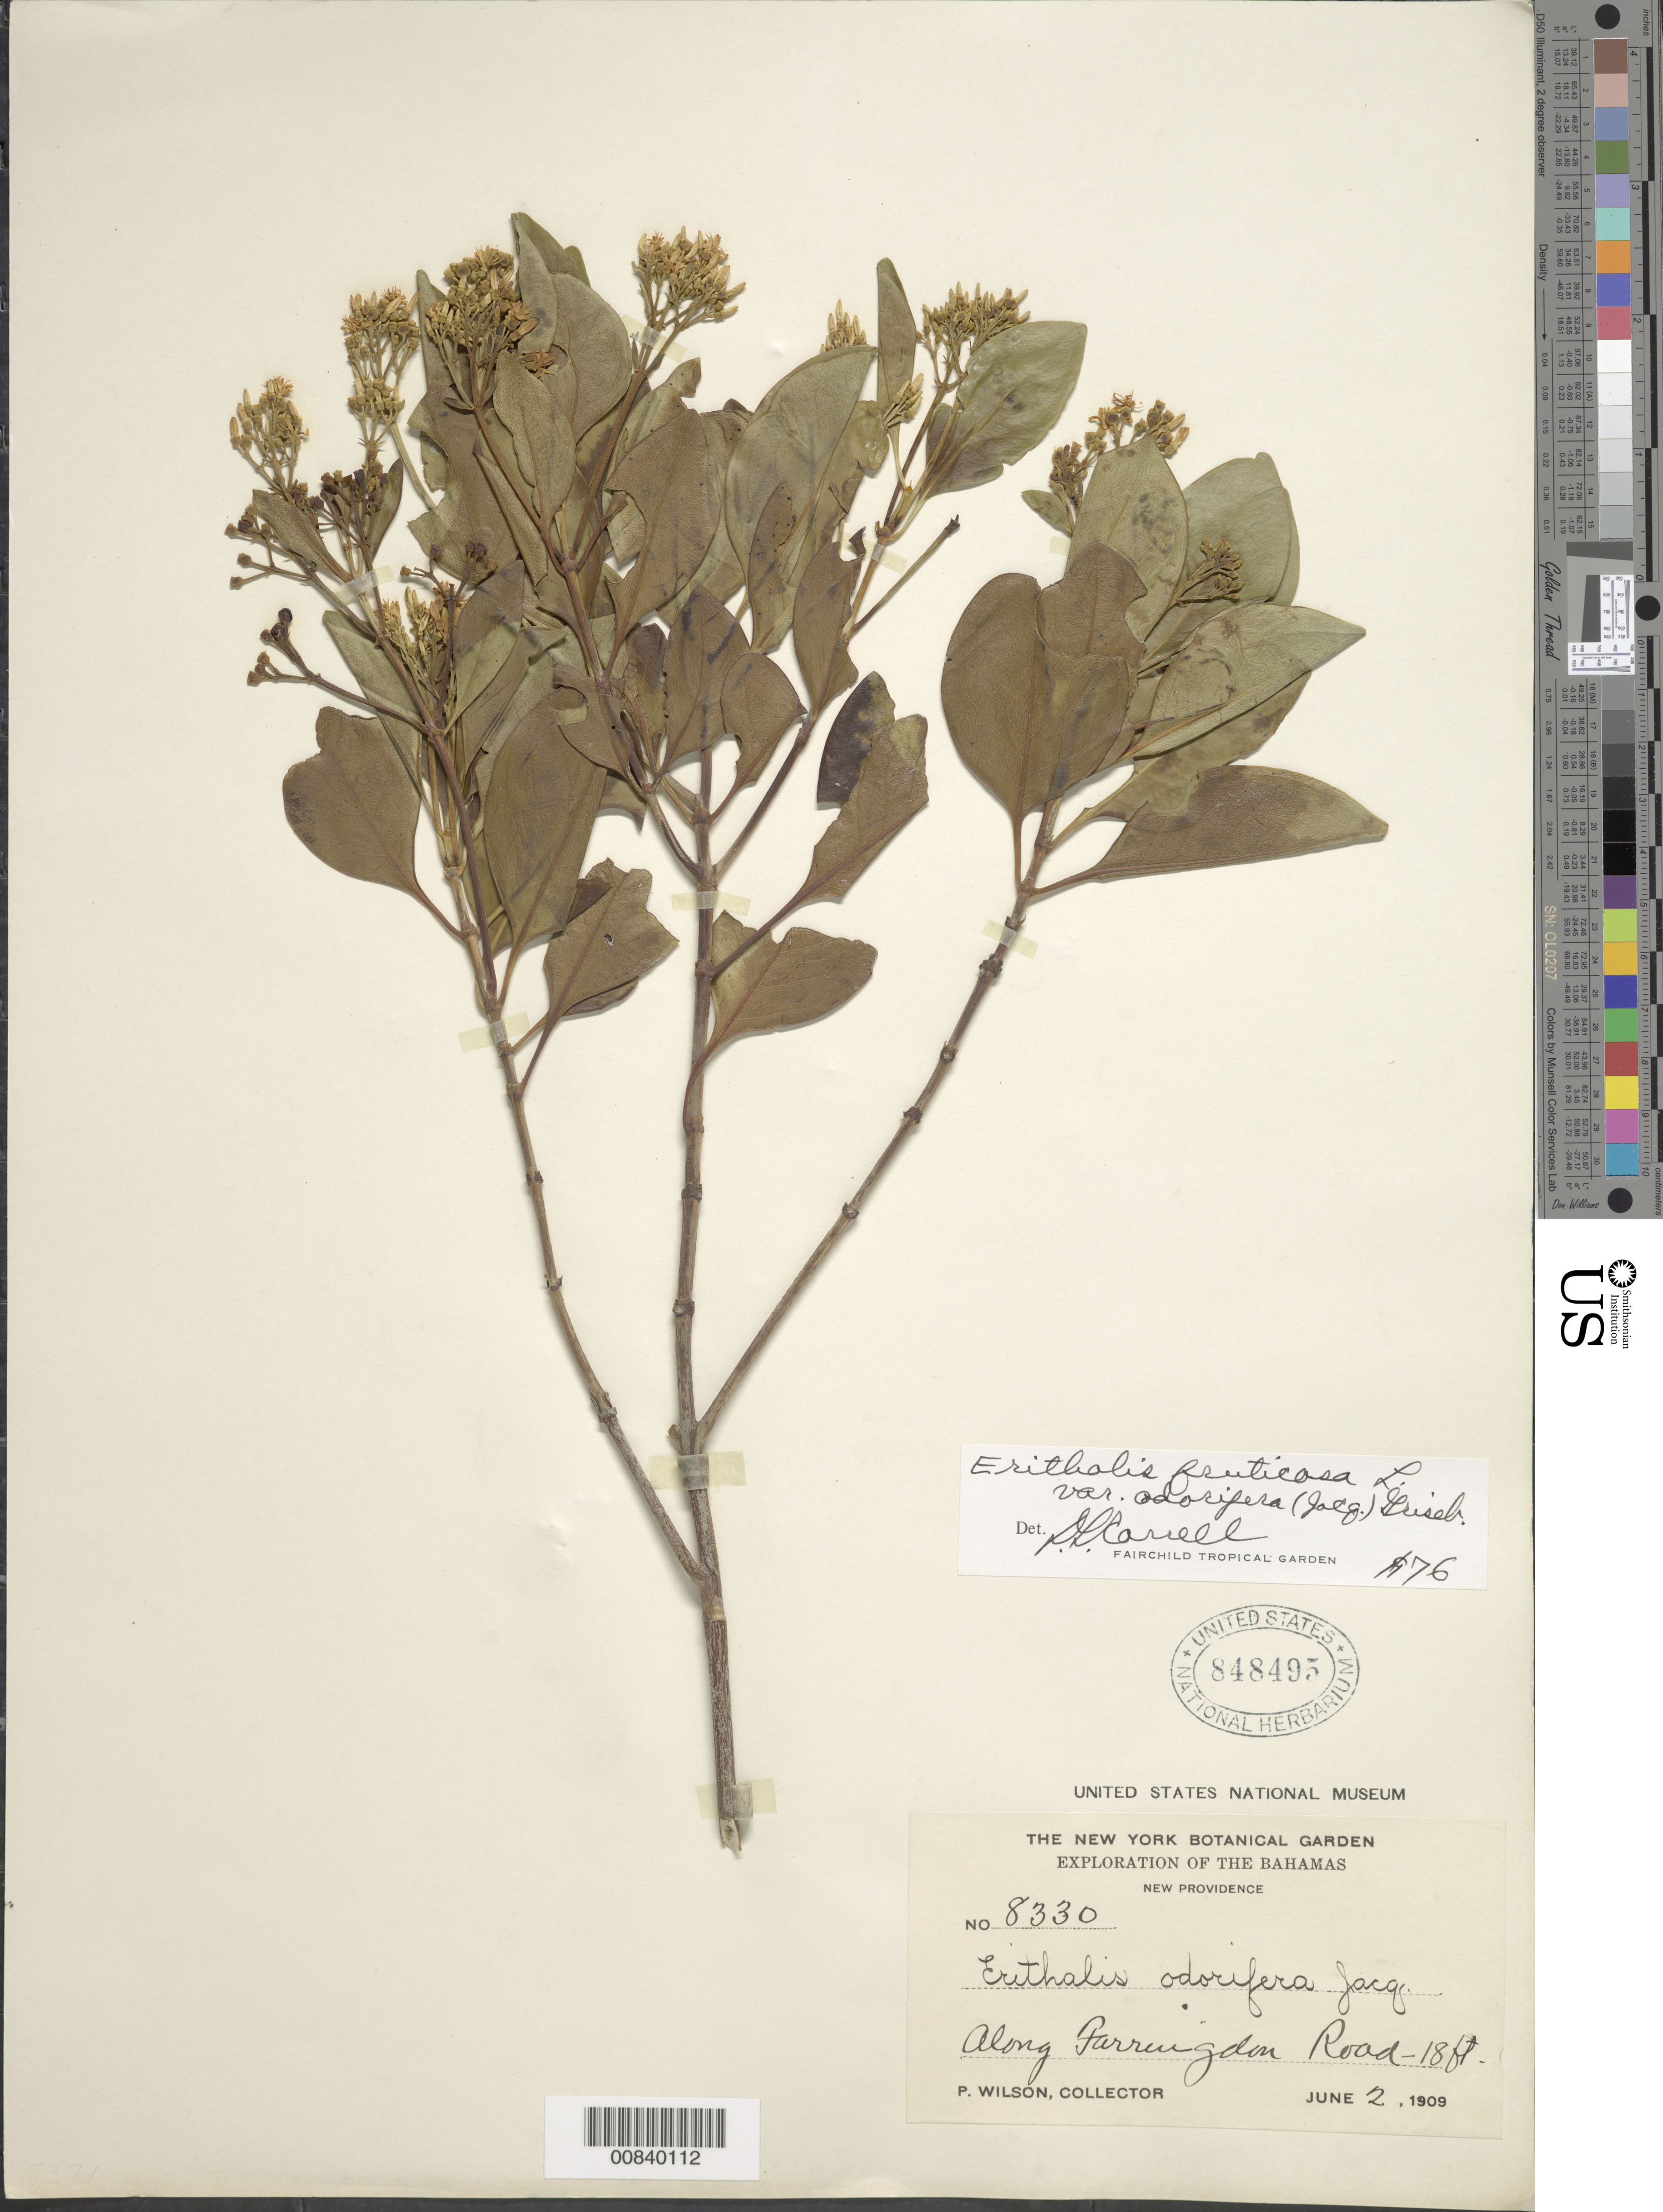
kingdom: Plantae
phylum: Tracheophyta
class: Magnoliopsida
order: Gentianales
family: Rubiaceae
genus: Erithalis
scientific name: Erithalis odorifera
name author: Jacq.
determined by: Correll, D. S.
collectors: P. Wilson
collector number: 8330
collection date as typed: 02 Jun 1909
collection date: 1909-06-02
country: Bahamas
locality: New Providence. Along Farringdon Road.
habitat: Along road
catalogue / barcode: US 848495